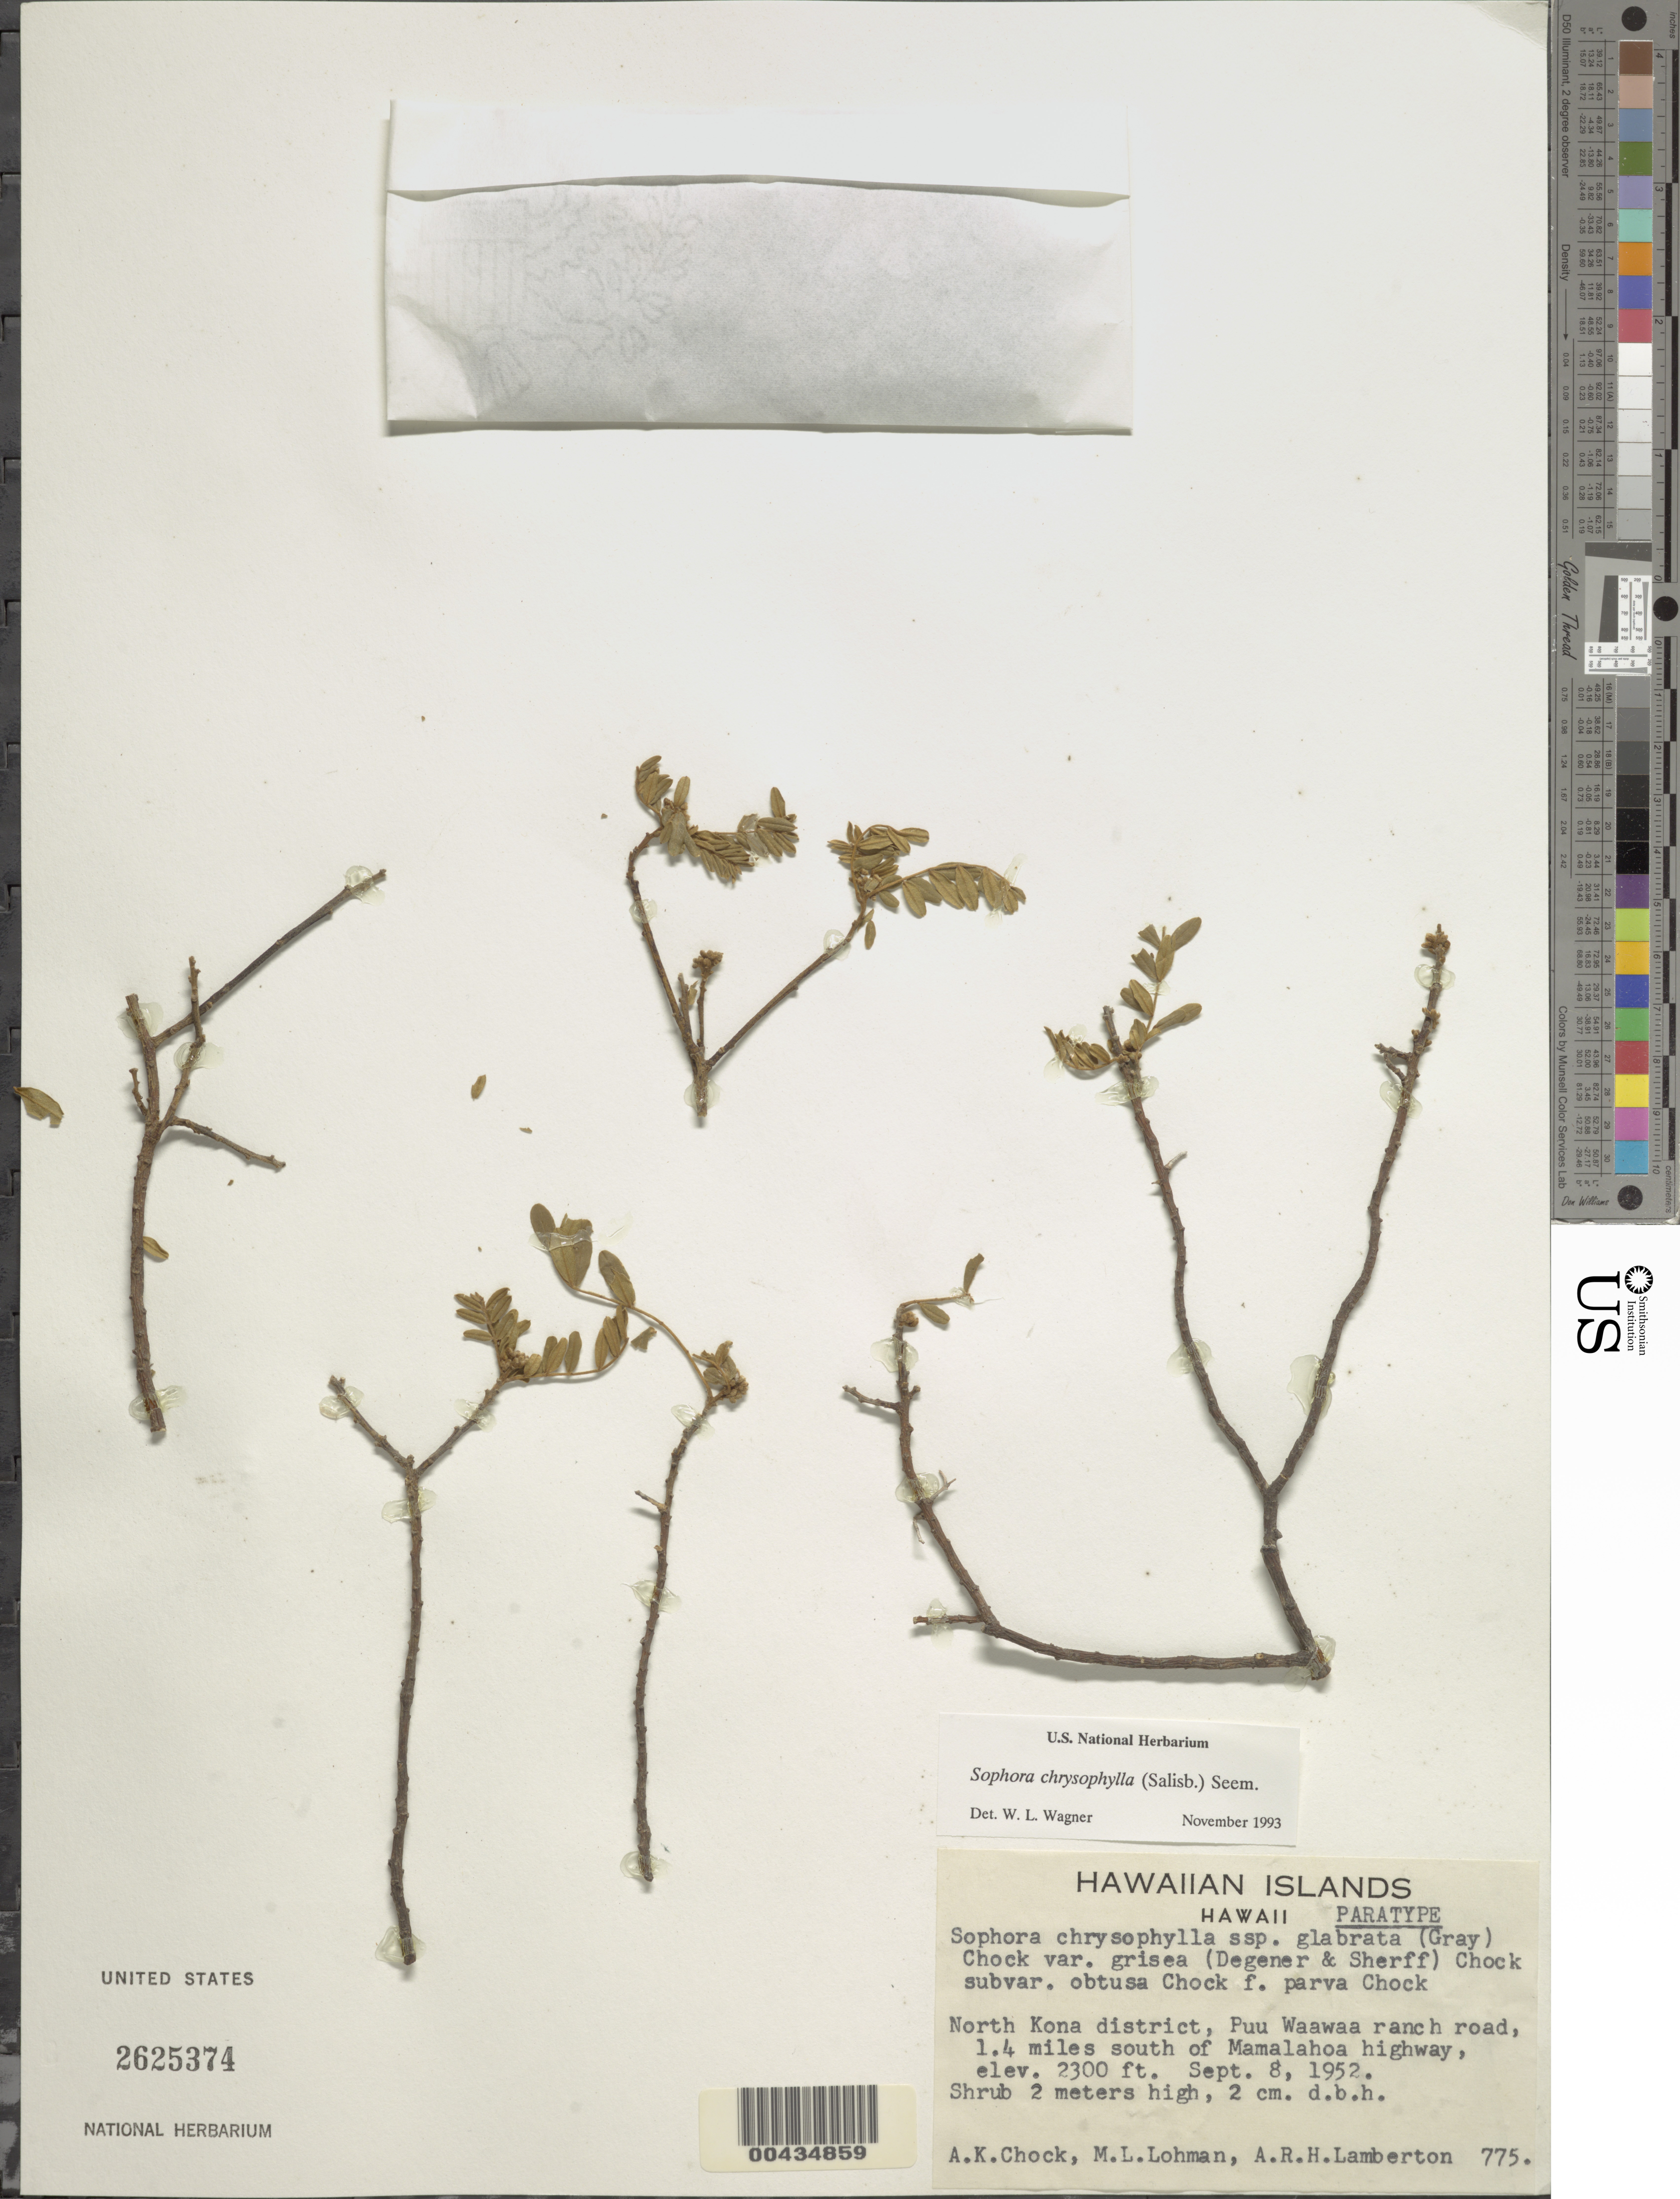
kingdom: Plantae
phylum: Tracheophyta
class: Magnoliopsida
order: Fabales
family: Fabaceae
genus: Sophora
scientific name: Sophora chrysophylla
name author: (Salisb.) Seem.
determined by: Wagner, W. L., (BOT), Smithsonian Institution - National Museum of Natural History (UNITED STATES)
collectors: A. Chock, M. Lohman & A. Lamberton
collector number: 775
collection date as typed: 8 Sep 1952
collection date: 1952-09-08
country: United States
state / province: Hawaii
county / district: Hawaii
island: Hawaii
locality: North Kona District, Puu Waawaa ranch road, 1.4 miles south of Mamalahoa highway.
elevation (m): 701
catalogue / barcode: US 2625374